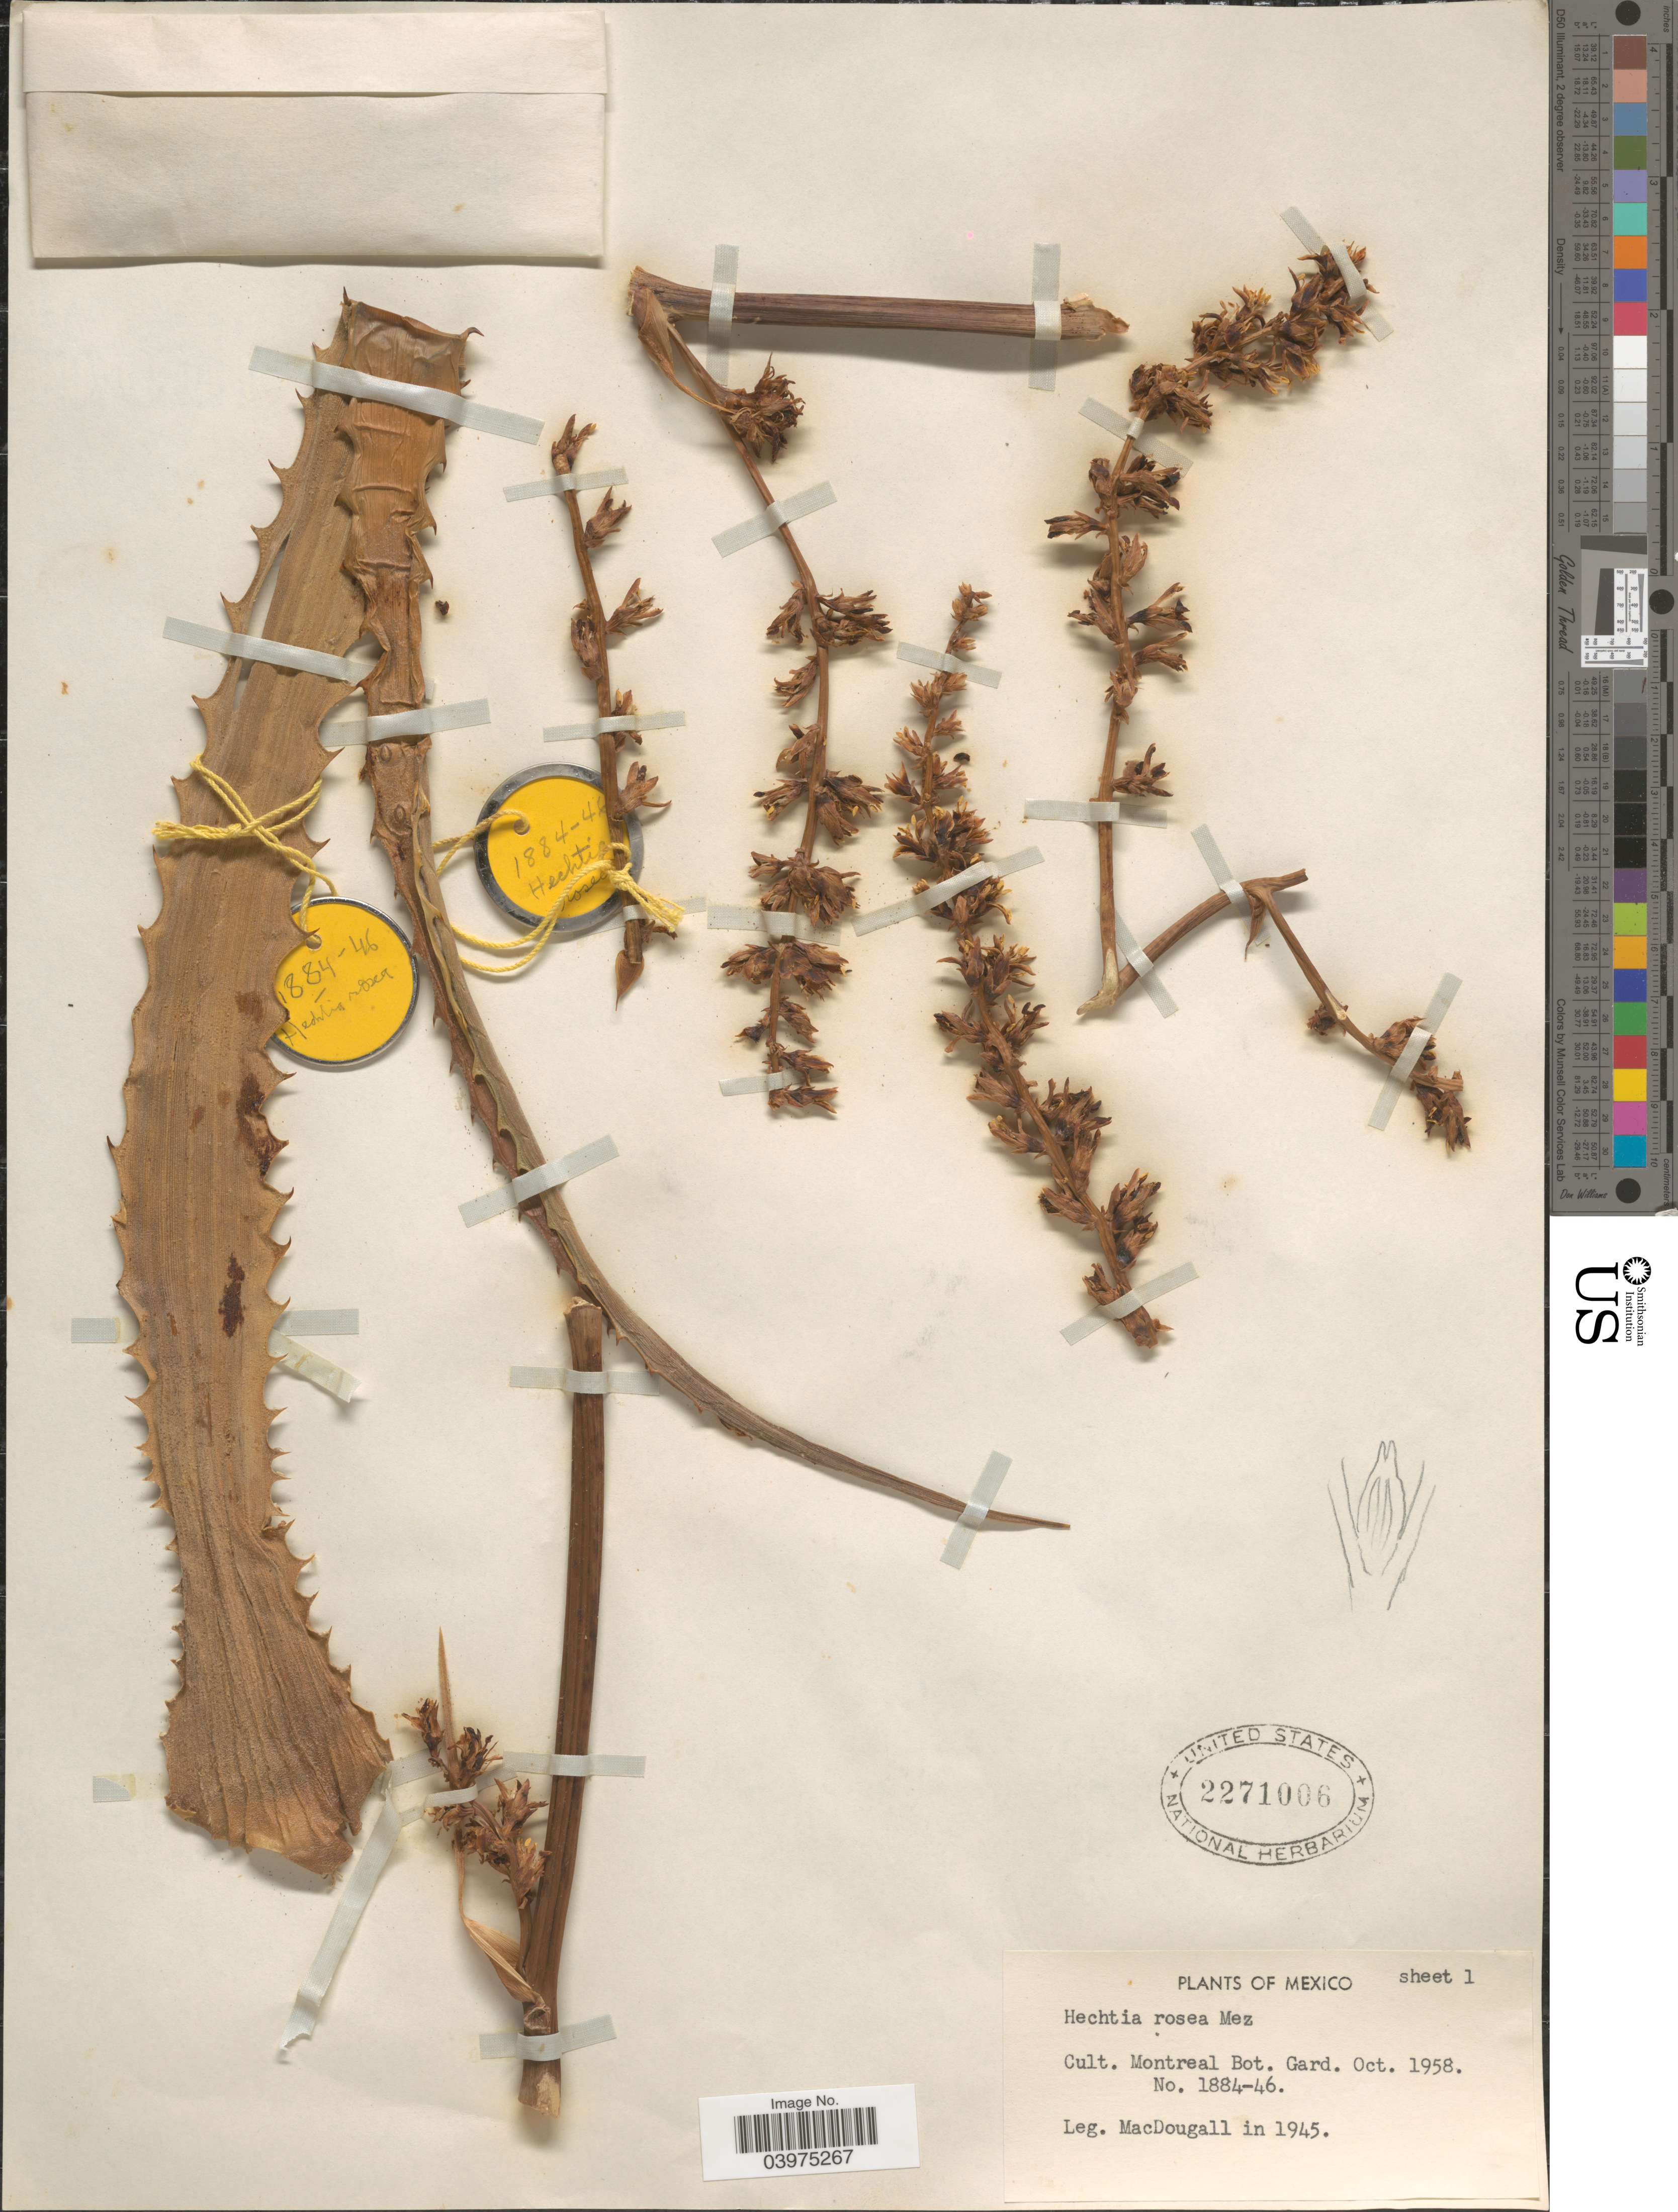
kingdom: Plantae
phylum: Tracheophyta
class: Liliopsida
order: Poales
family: Bromeliaceae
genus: Hechtia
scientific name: Hechtia rosea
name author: É. Morren ex Baker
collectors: -. Macdougall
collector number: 1884-46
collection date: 1958-10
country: Canada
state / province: Quebec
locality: Cult. Montreal Bot. Gard.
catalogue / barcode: US 2271006